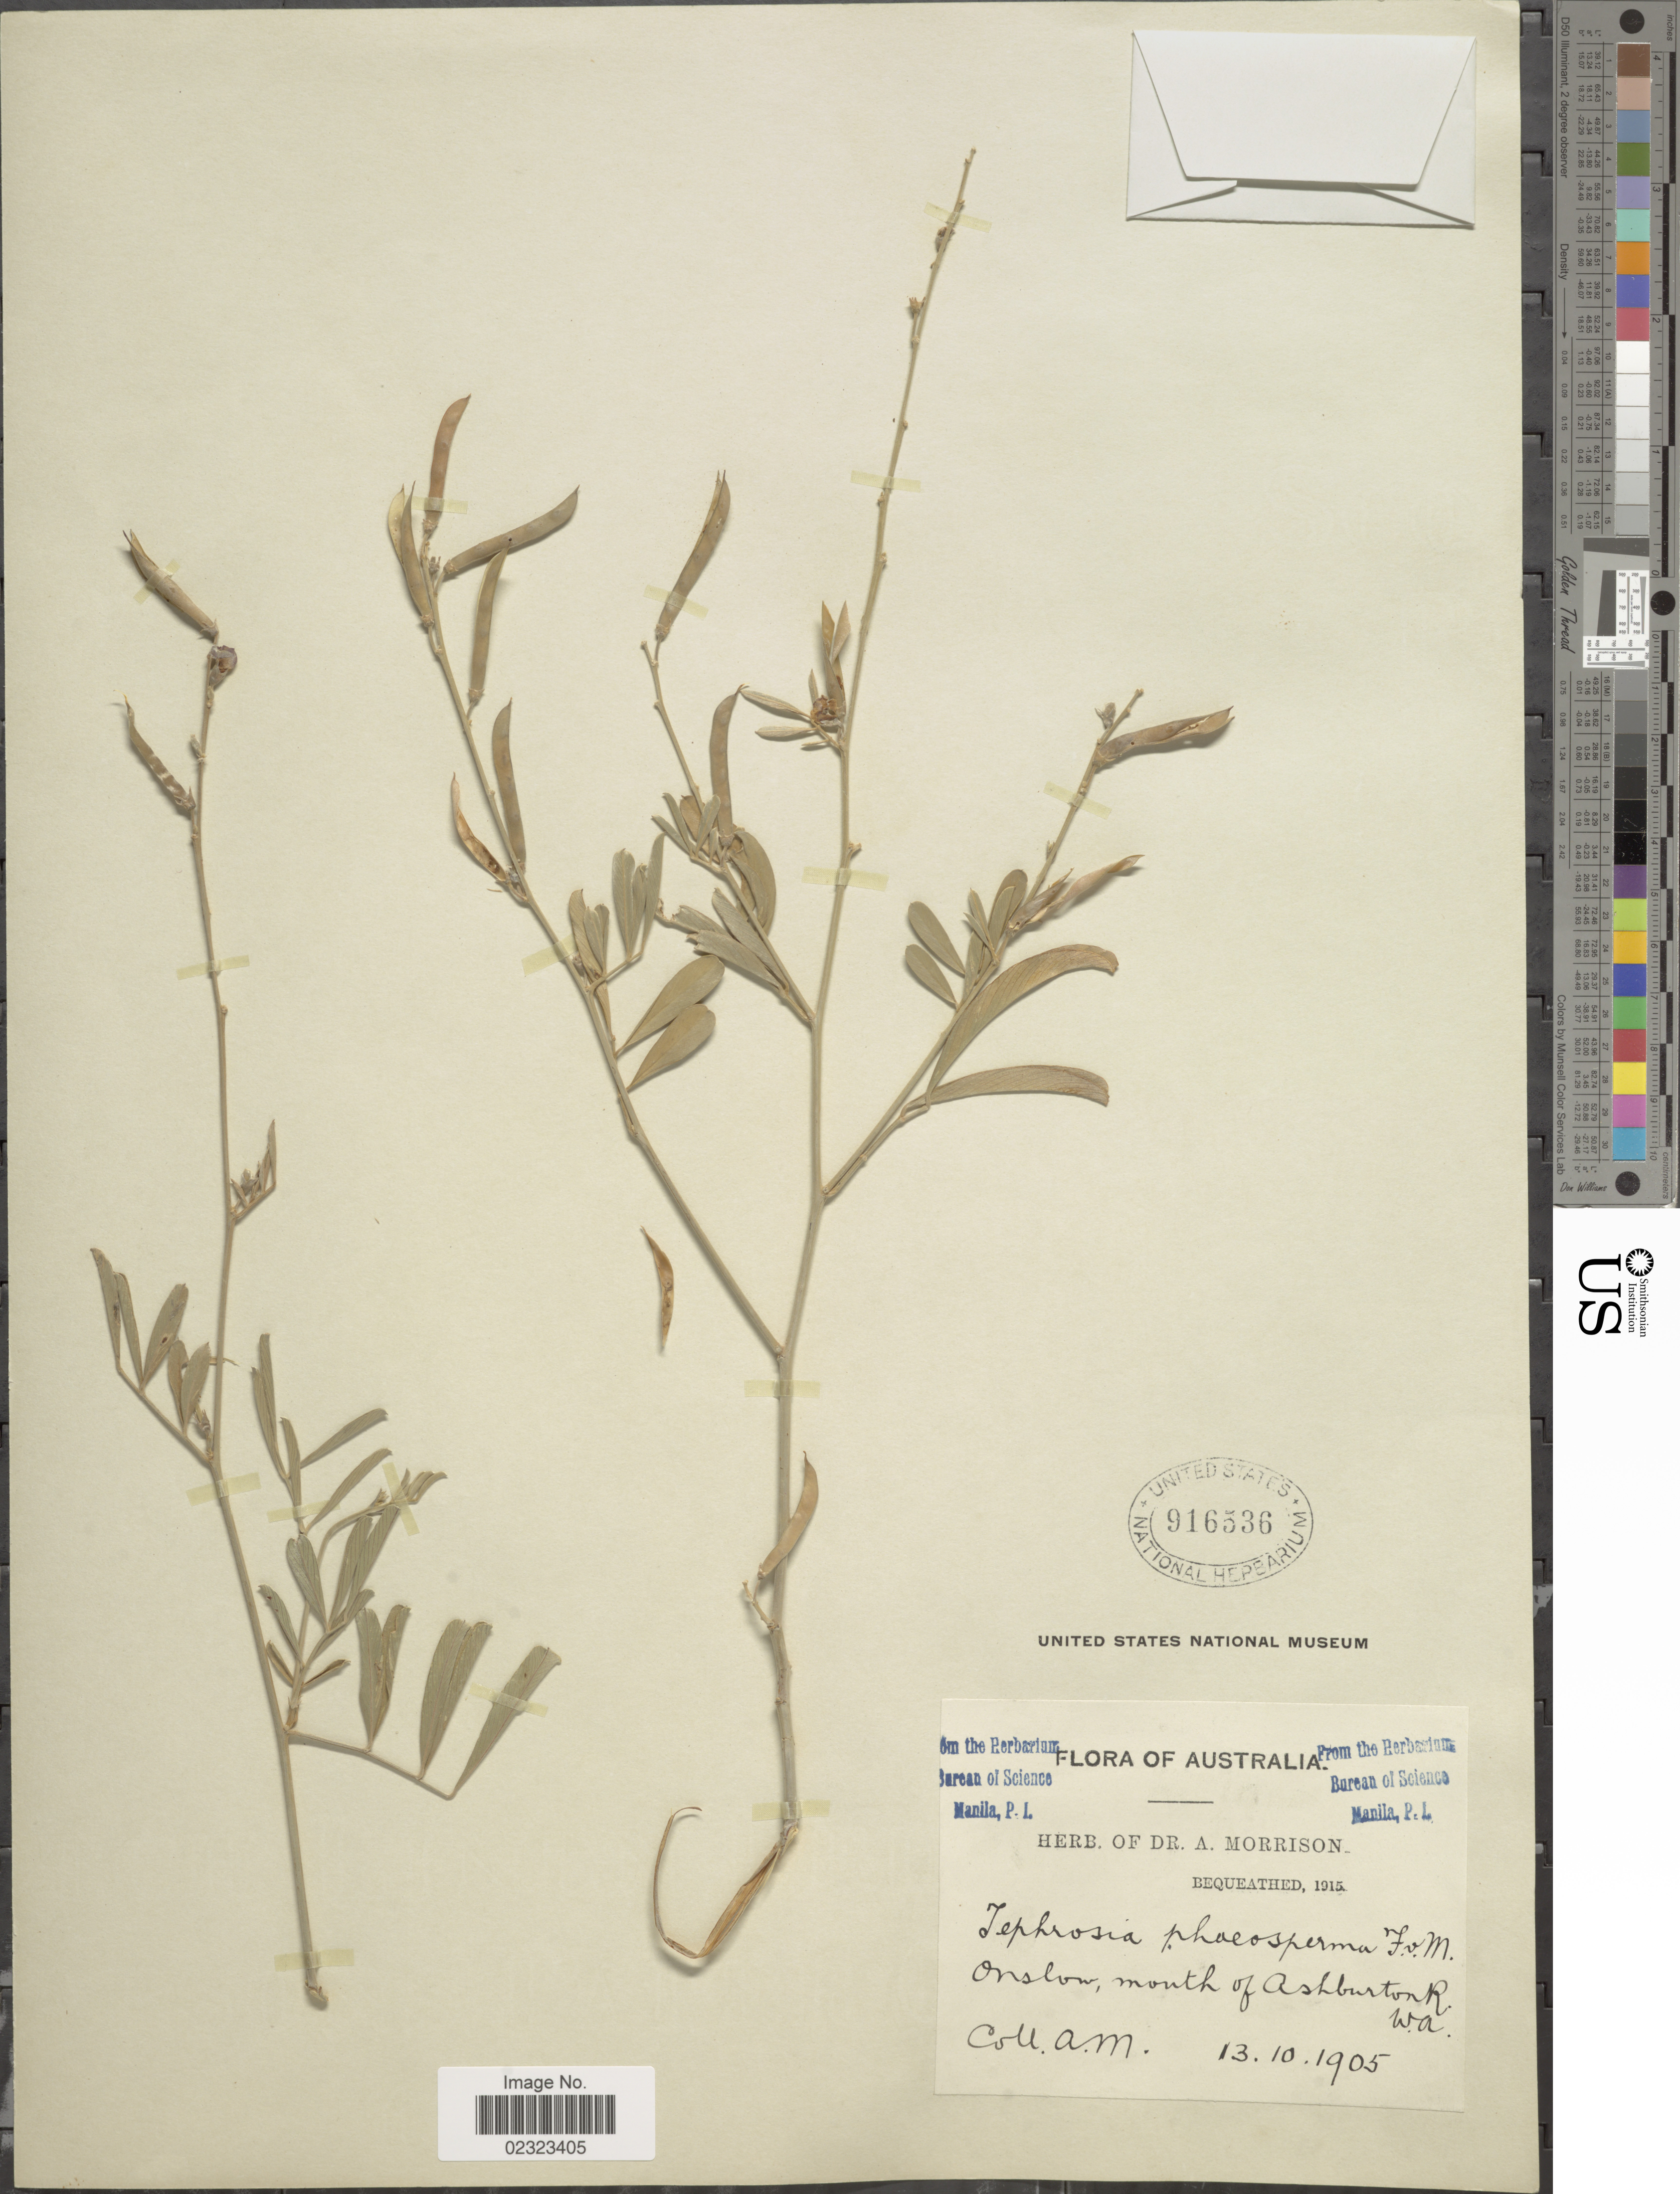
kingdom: Plantae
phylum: Tracheophyta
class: Magnoliopsida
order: Fabales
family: Fabaceae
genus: Tephrosia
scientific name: Tephrosia phaeosperma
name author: F. Muell. ex Benth.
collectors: A. Morrison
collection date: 1905-10-13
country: Australia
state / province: Western Australia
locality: Onslow, mouth of Ashburton R.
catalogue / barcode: US 916536